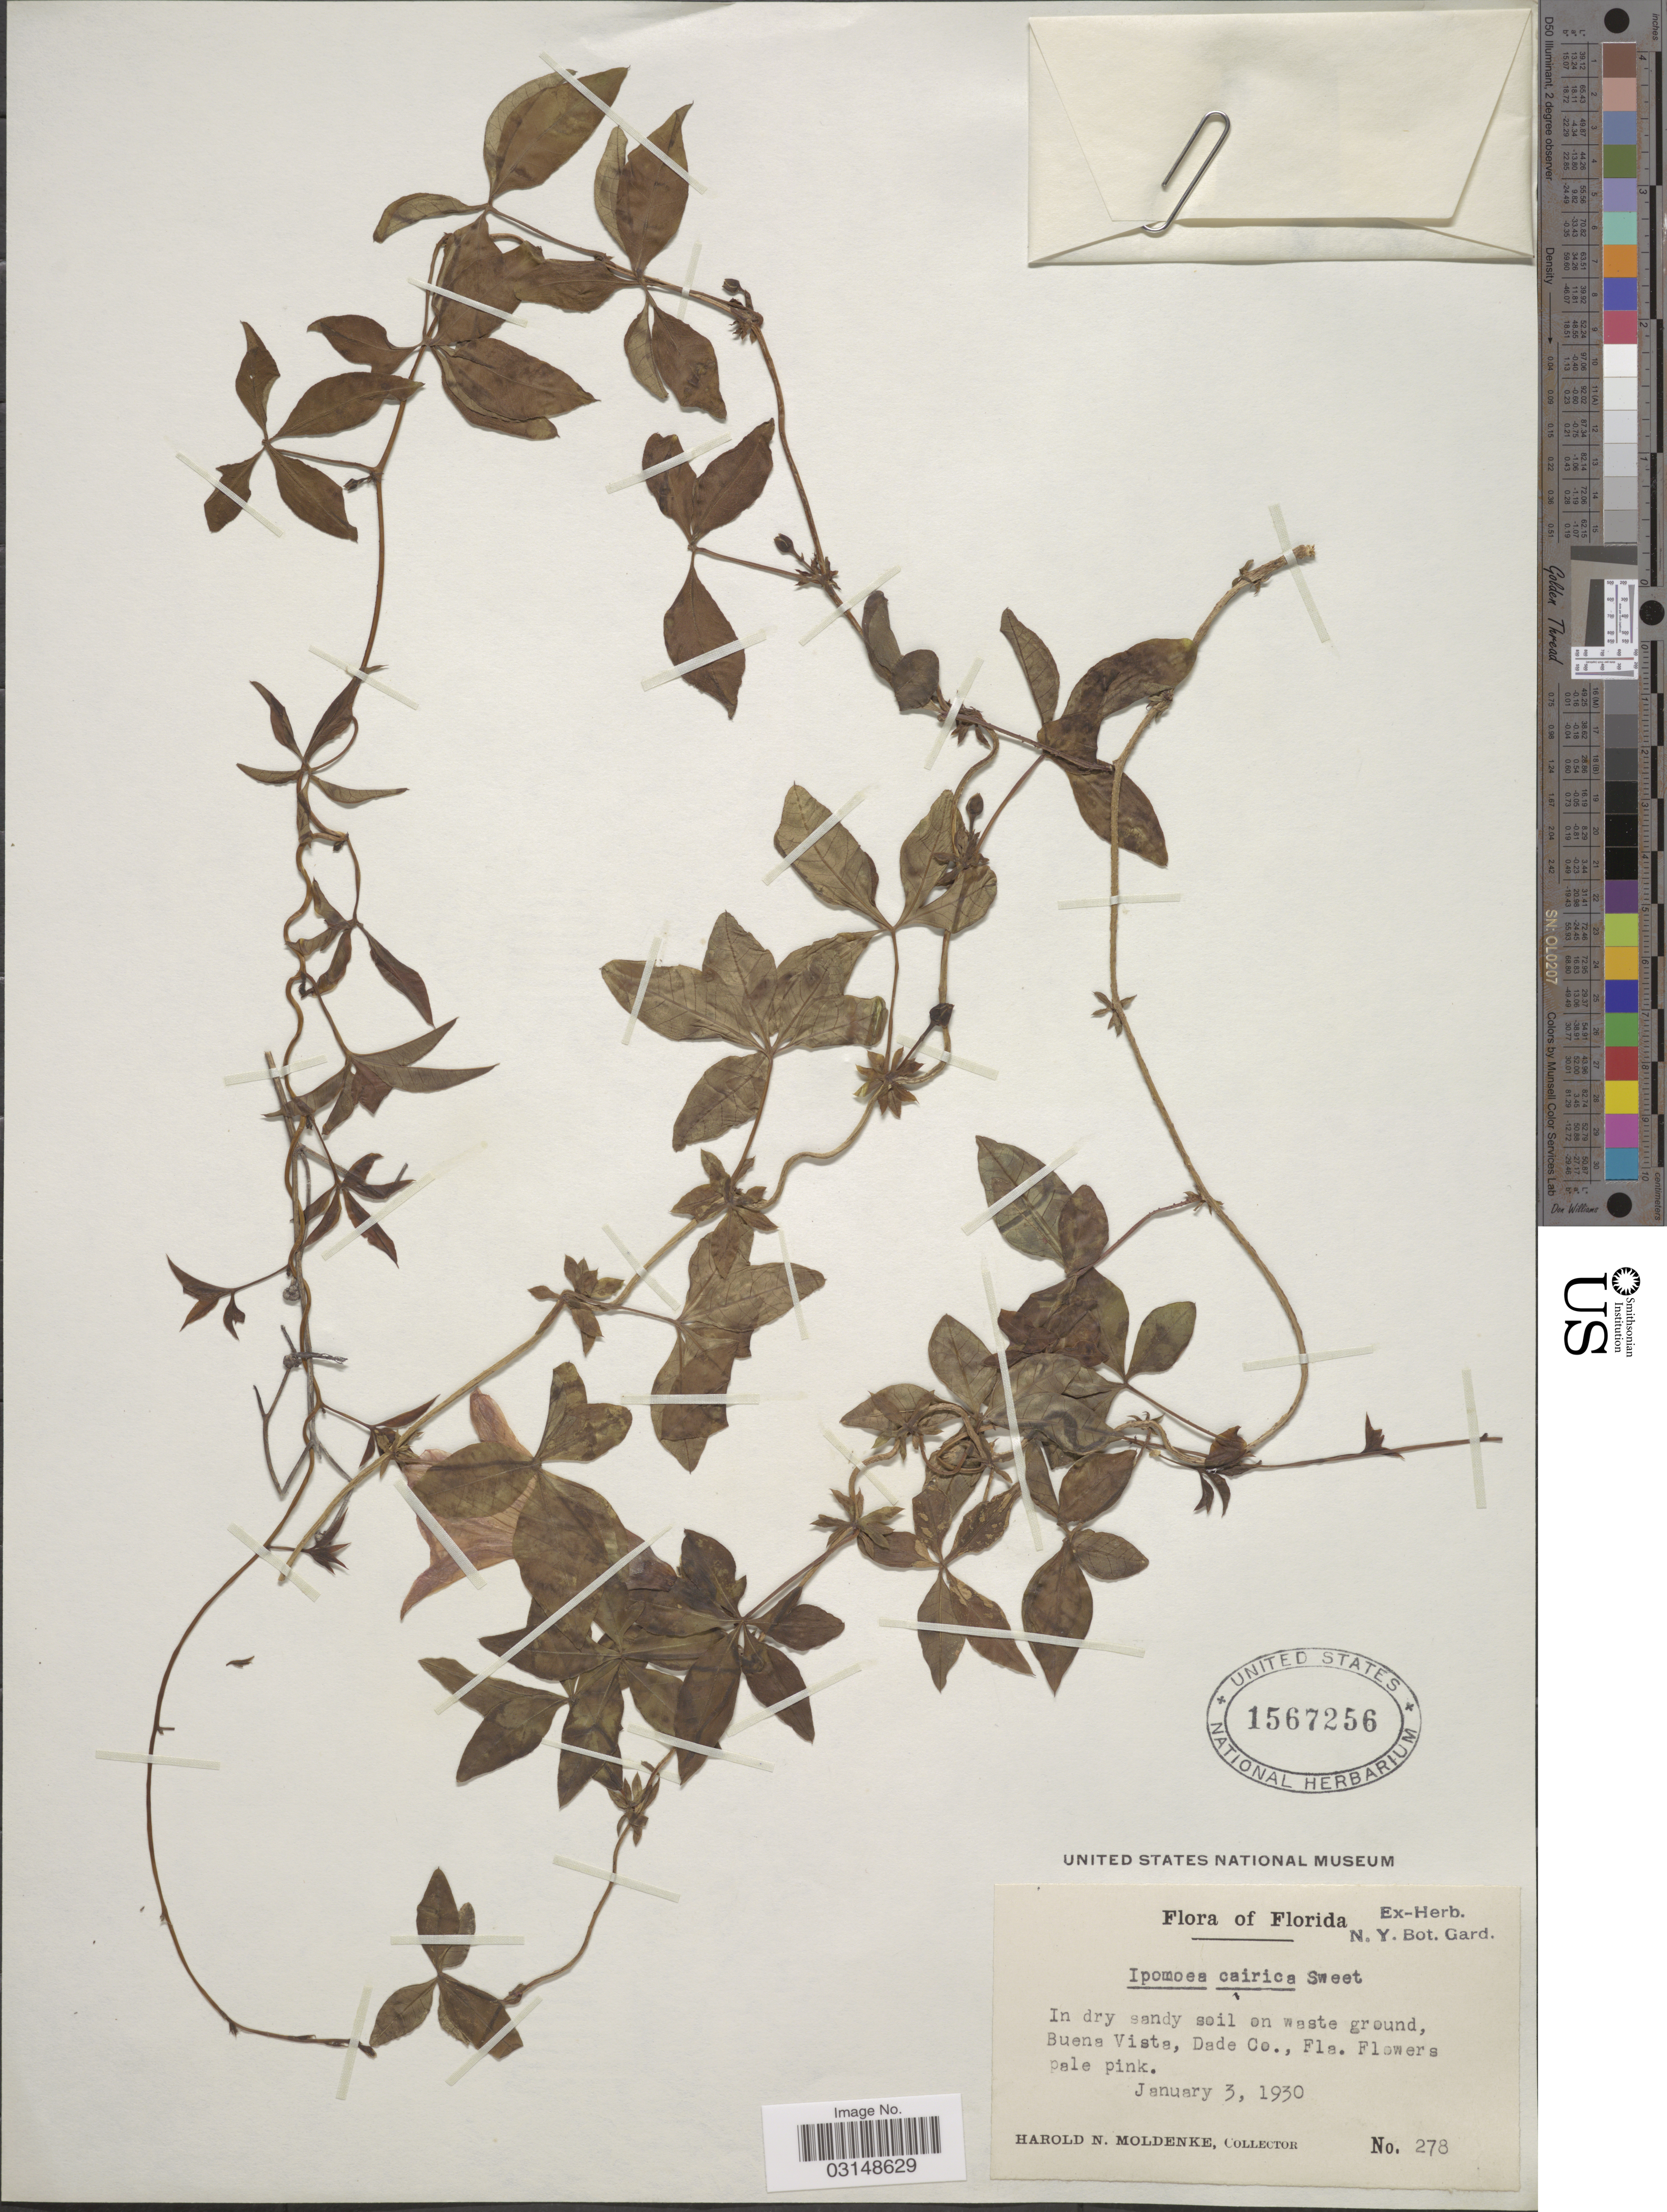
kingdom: Plantae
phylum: Tracheophyta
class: Magnoliopsida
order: Solanales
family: Convolvulaceae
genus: Ipomoea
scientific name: Ipomoea cairica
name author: (L.) Sweet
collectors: H. N. Moldenke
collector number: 278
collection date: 1930-01-03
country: United States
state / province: Florida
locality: Buena Vista, Dade Co., Fla.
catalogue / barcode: US 1567256